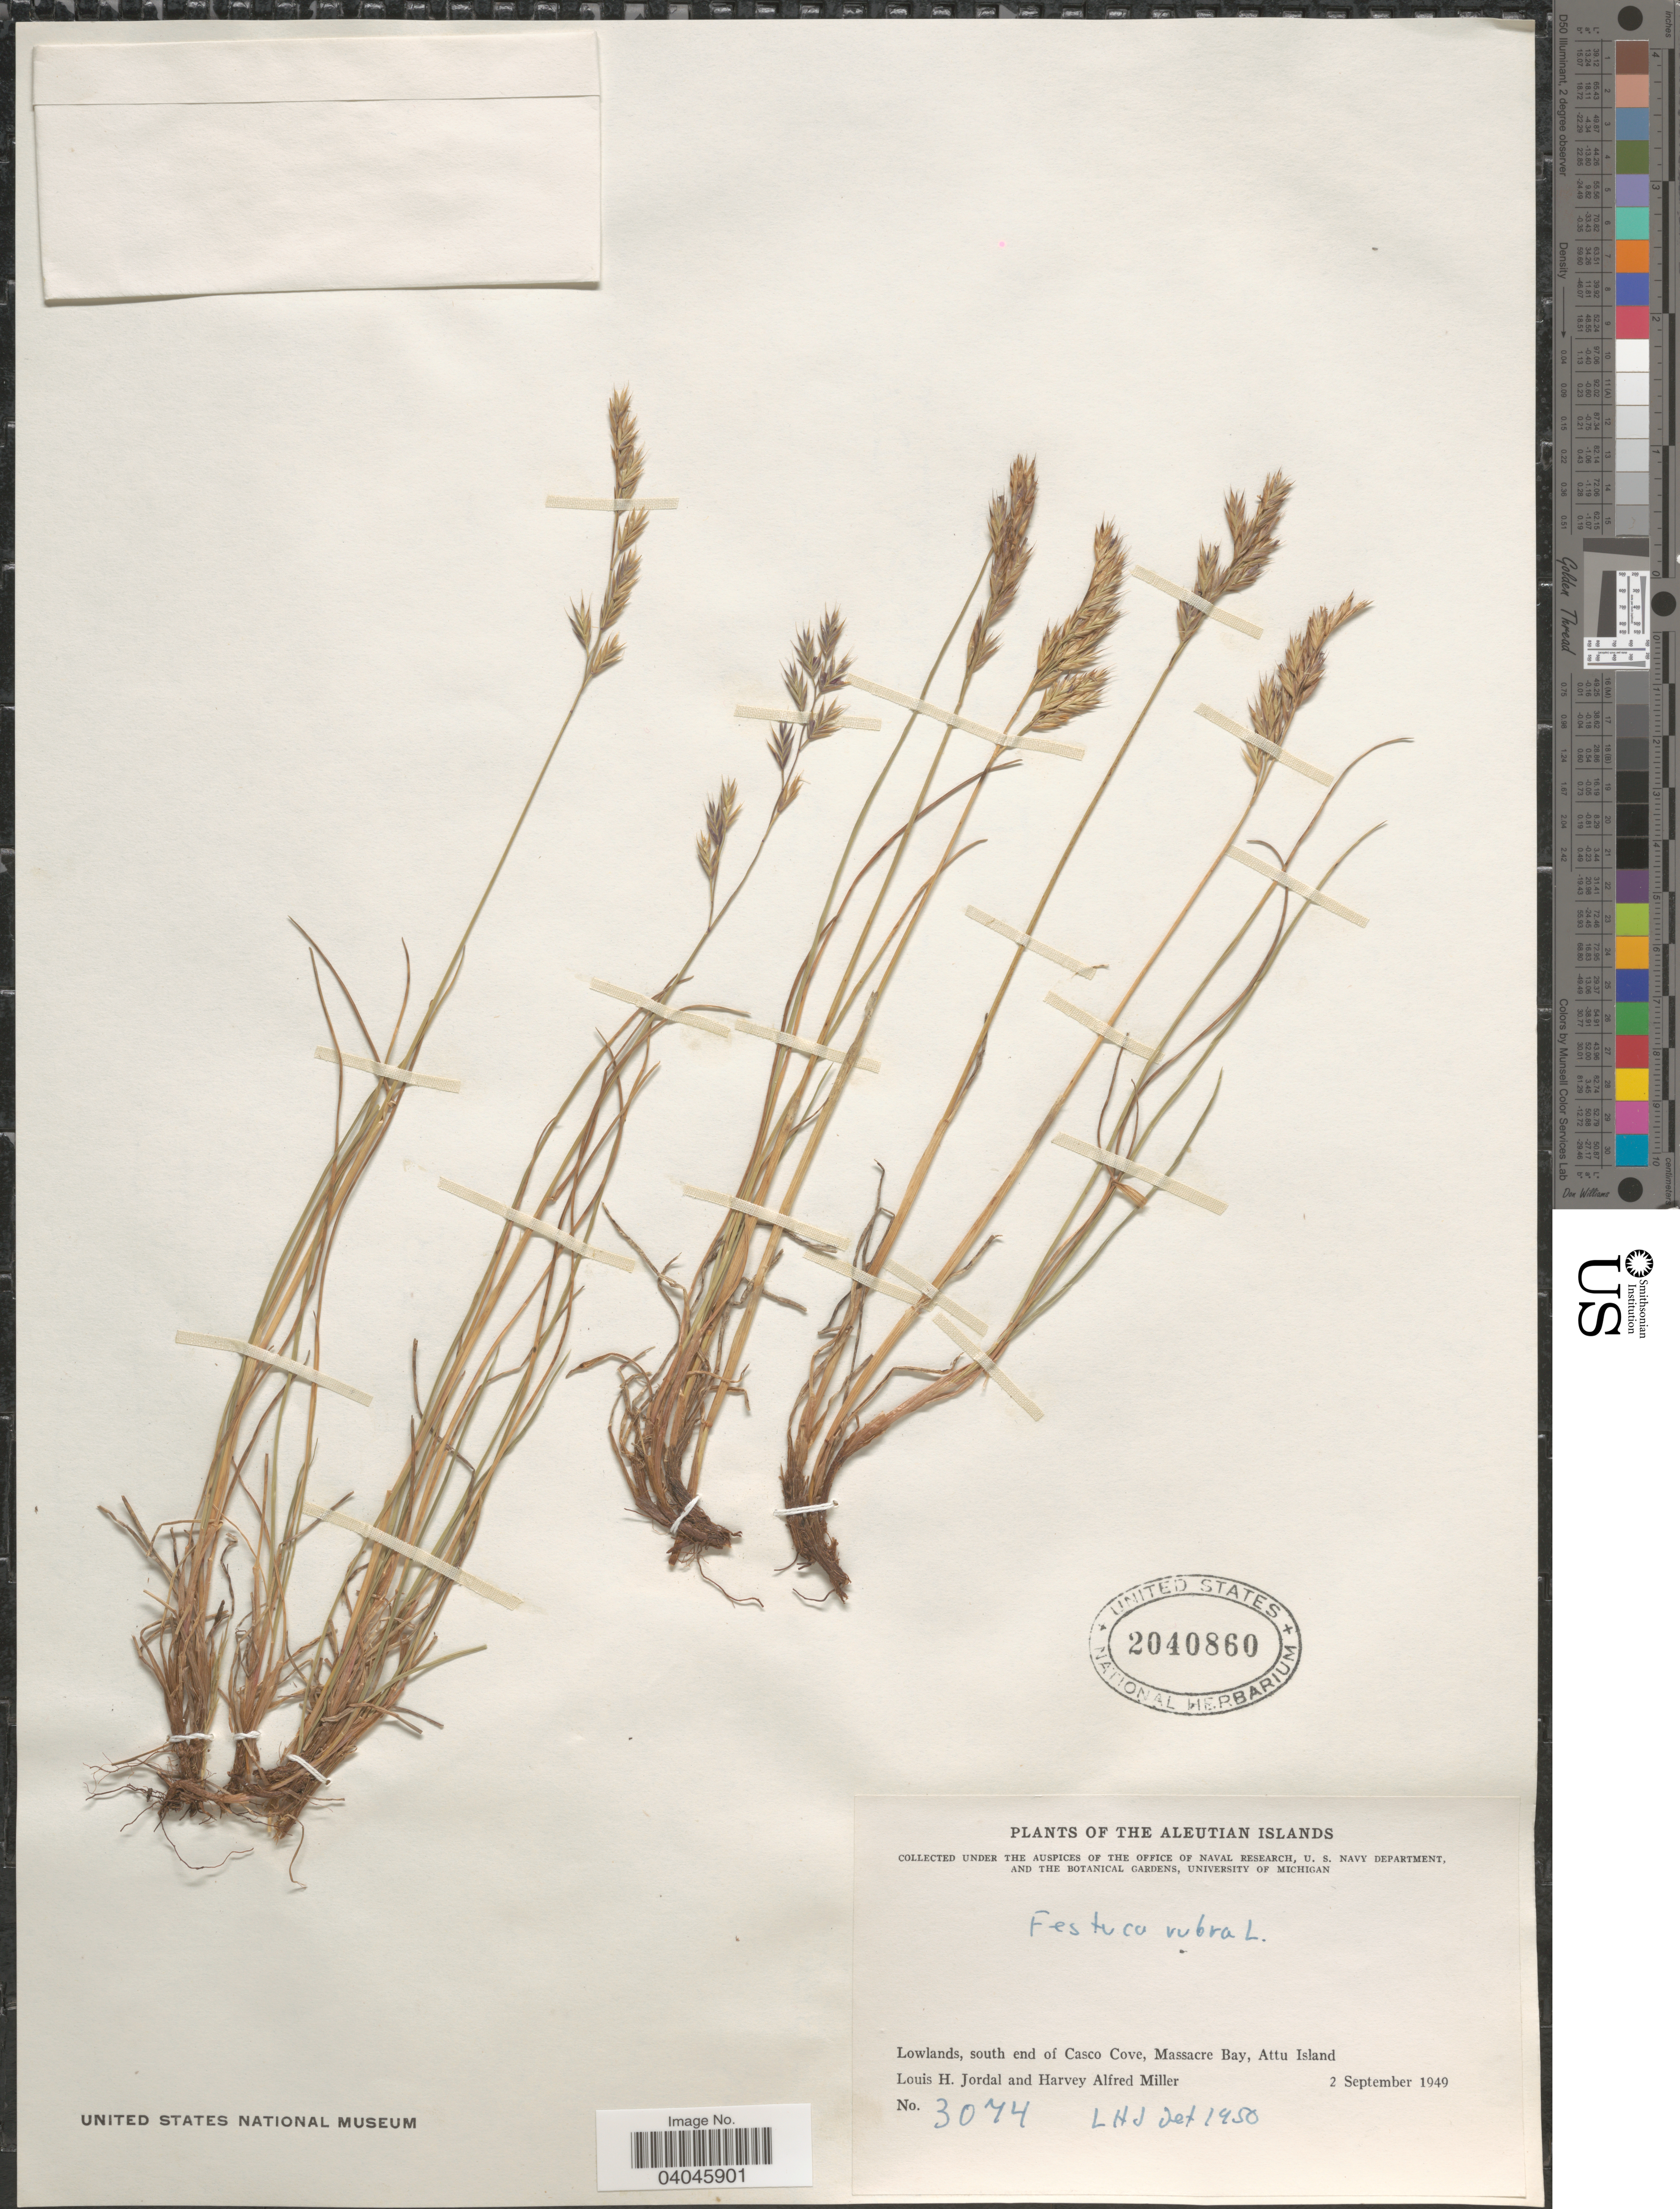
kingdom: Plantae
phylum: Tracheophyta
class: Liliopsida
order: Poales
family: Poaceae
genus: Festuca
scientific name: Festuca rubra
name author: L.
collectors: L. Jordal & H. A. Miller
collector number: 3074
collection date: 1949-09-02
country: United States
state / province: Alaska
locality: Aleutian Islands. Lowlands, south end of Casco Cove, Massacre Bay, Attu Island.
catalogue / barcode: US 2040860